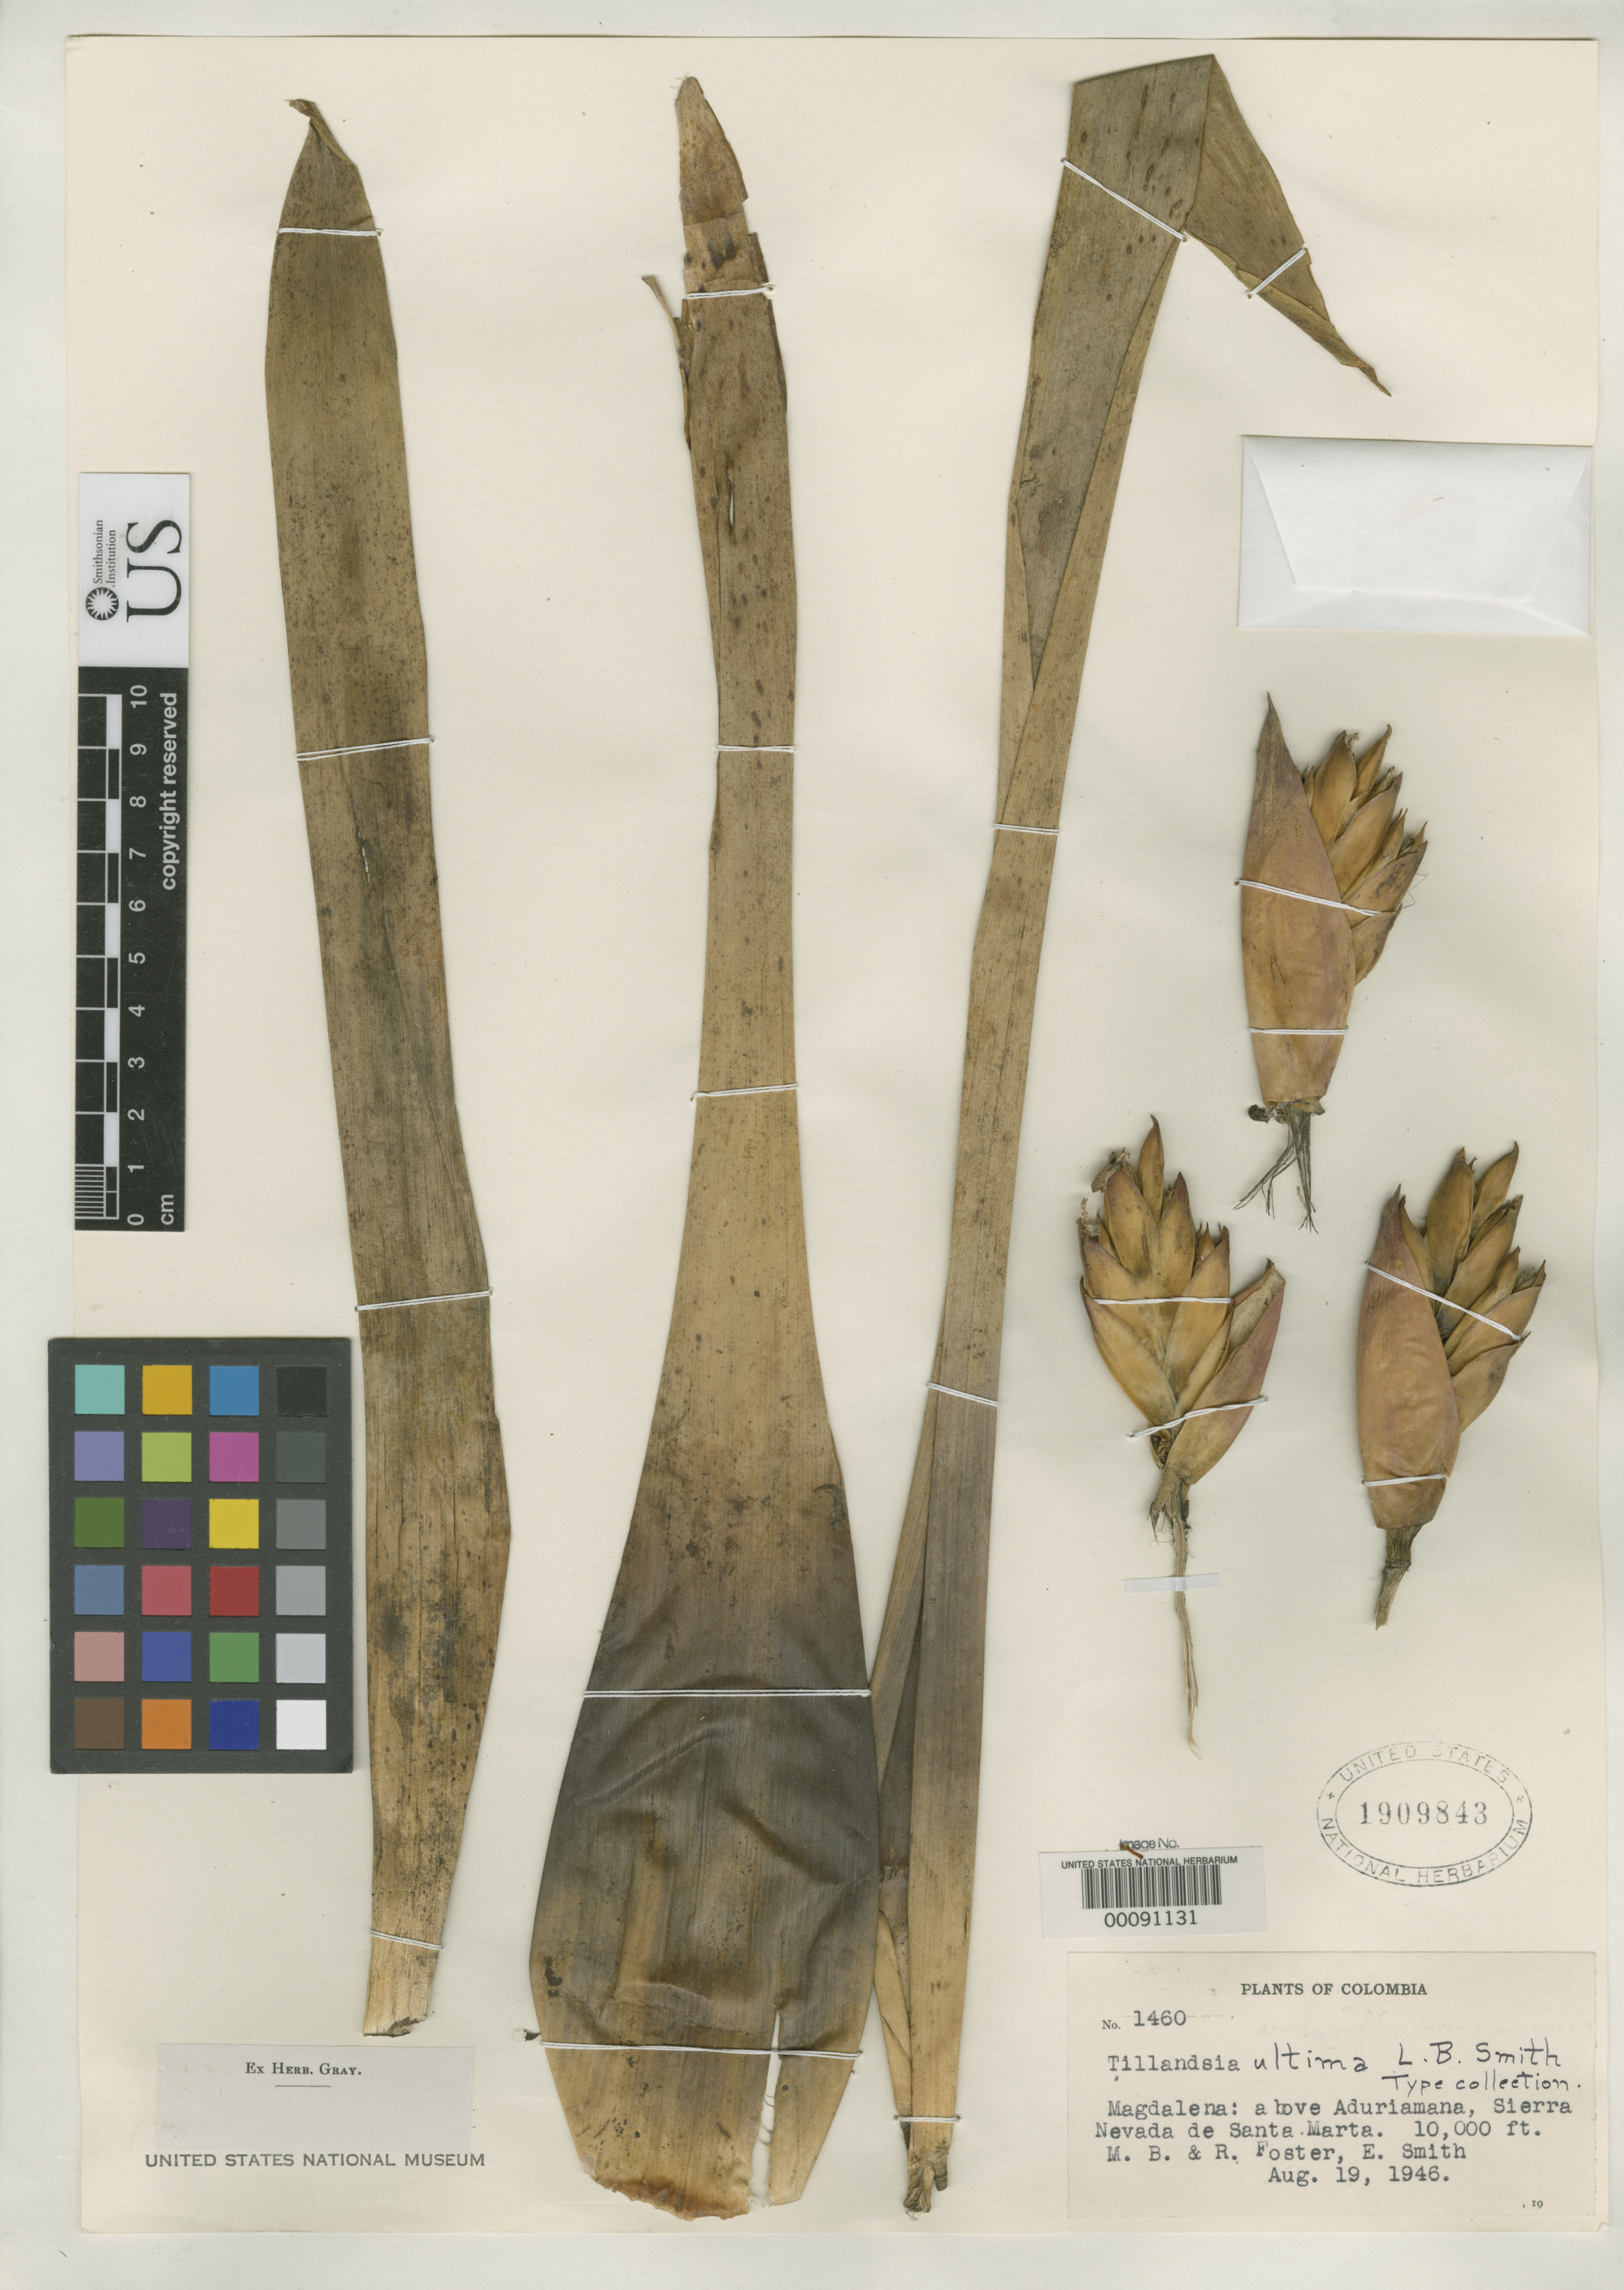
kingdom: Plantae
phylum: Tracheophyta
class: Liliopsida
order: Poales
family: Bromeliaceae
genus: Tillandsia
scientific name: Tillandsia ultima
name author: L.B. Sm.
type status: Isotype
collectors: M. B. Foster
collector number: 1460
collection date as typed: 19 Aug 1946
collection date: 1946-08-19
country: Colombia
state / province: Magdalena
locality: Above Aduriameina, Sierra Nevada DeSanta Marta; alt. 10000 ft.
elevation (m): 3048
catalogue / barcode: US 1909843